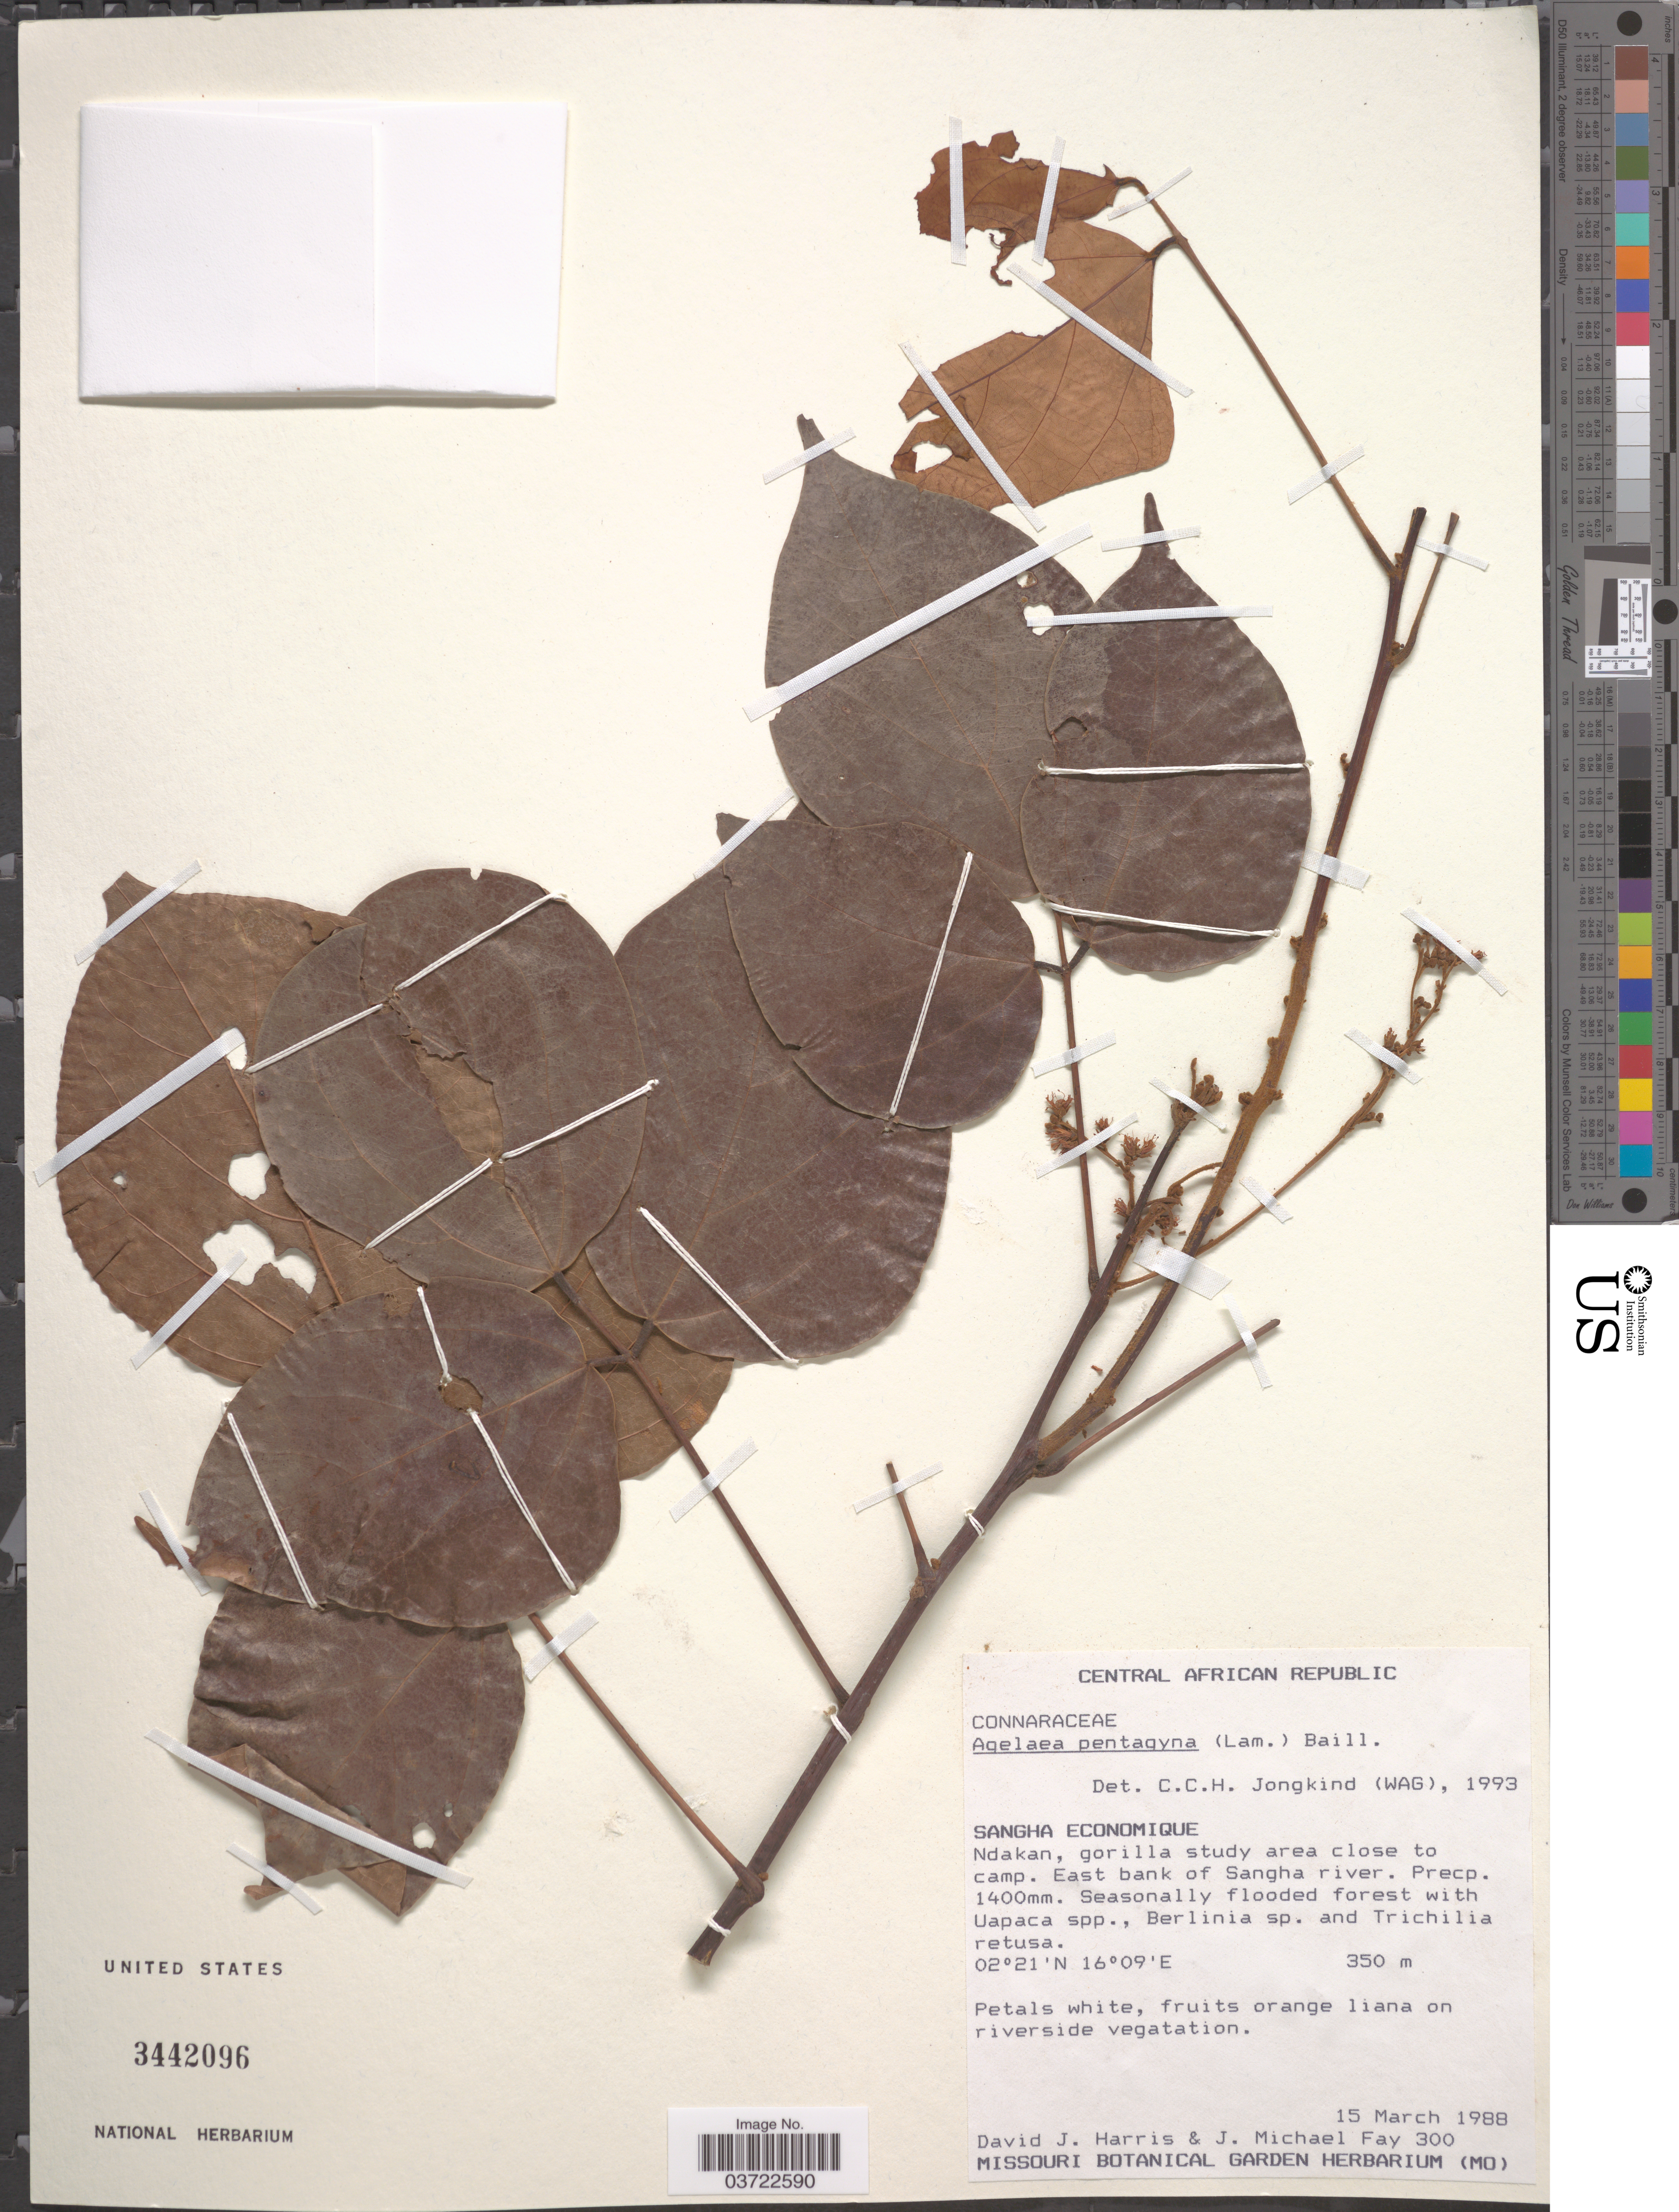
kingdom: Plantae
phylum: Tracheophyta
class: Magnoliopsida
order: Oxalidales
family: Connaraceae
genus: Agelaea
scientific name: Agelaea pentagyna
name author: (Lam.) Baill.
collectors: D. J. Harris & J. M. Fay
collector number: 300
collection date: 1988-03-15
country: Central African Republic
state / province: Sangha-Mbaere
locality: Sangha Economique. Ndakan, gorilla study area close to camp. East bank of Sangha river.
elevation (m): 350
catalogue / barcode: US 3442096